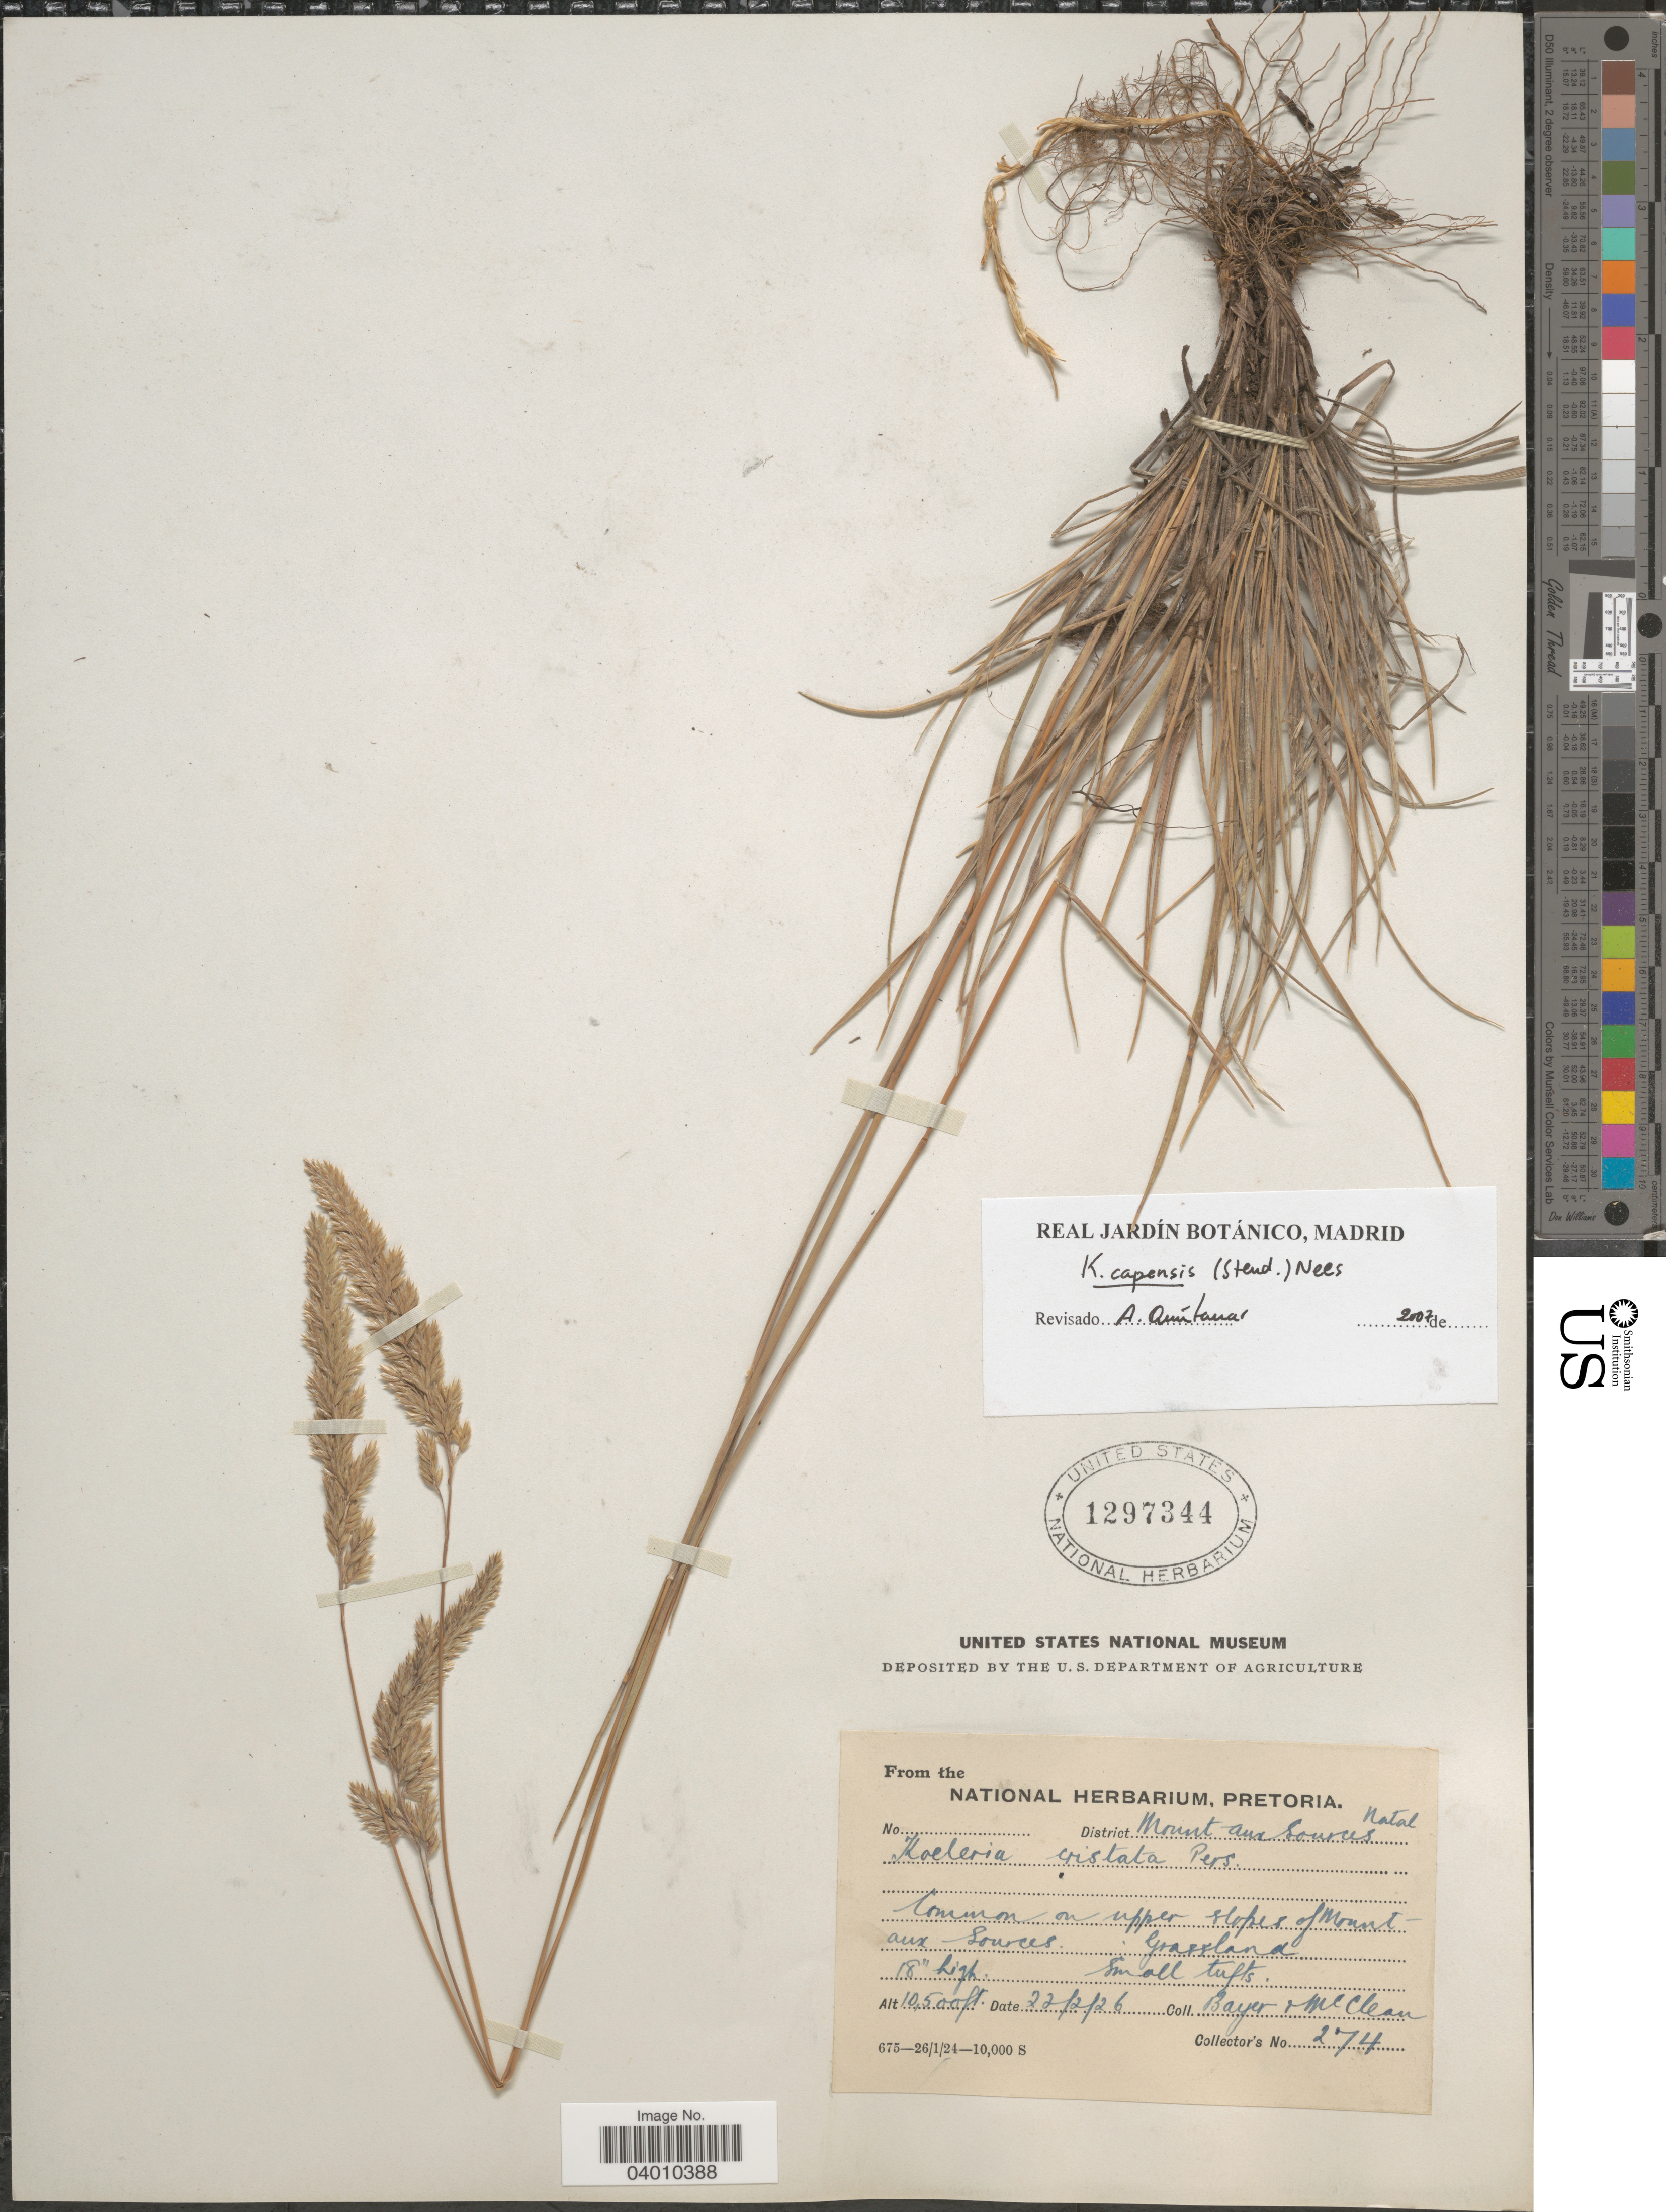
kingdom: Plantae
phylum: Tracheophyta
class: Liliopsida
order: Poales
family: Poaceae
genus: Koeleria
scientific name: Koeleria capensis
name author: (Steud.) Nees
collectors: Bayer & McClean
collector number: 274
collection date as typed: Transcribed d/m/y: 22/2/26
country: South Africa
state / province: KwaZulu-Natal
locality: District Mount aux Sources. On upper slopes of Mount aux Sources.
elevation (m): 3200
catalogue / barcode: US 1297344